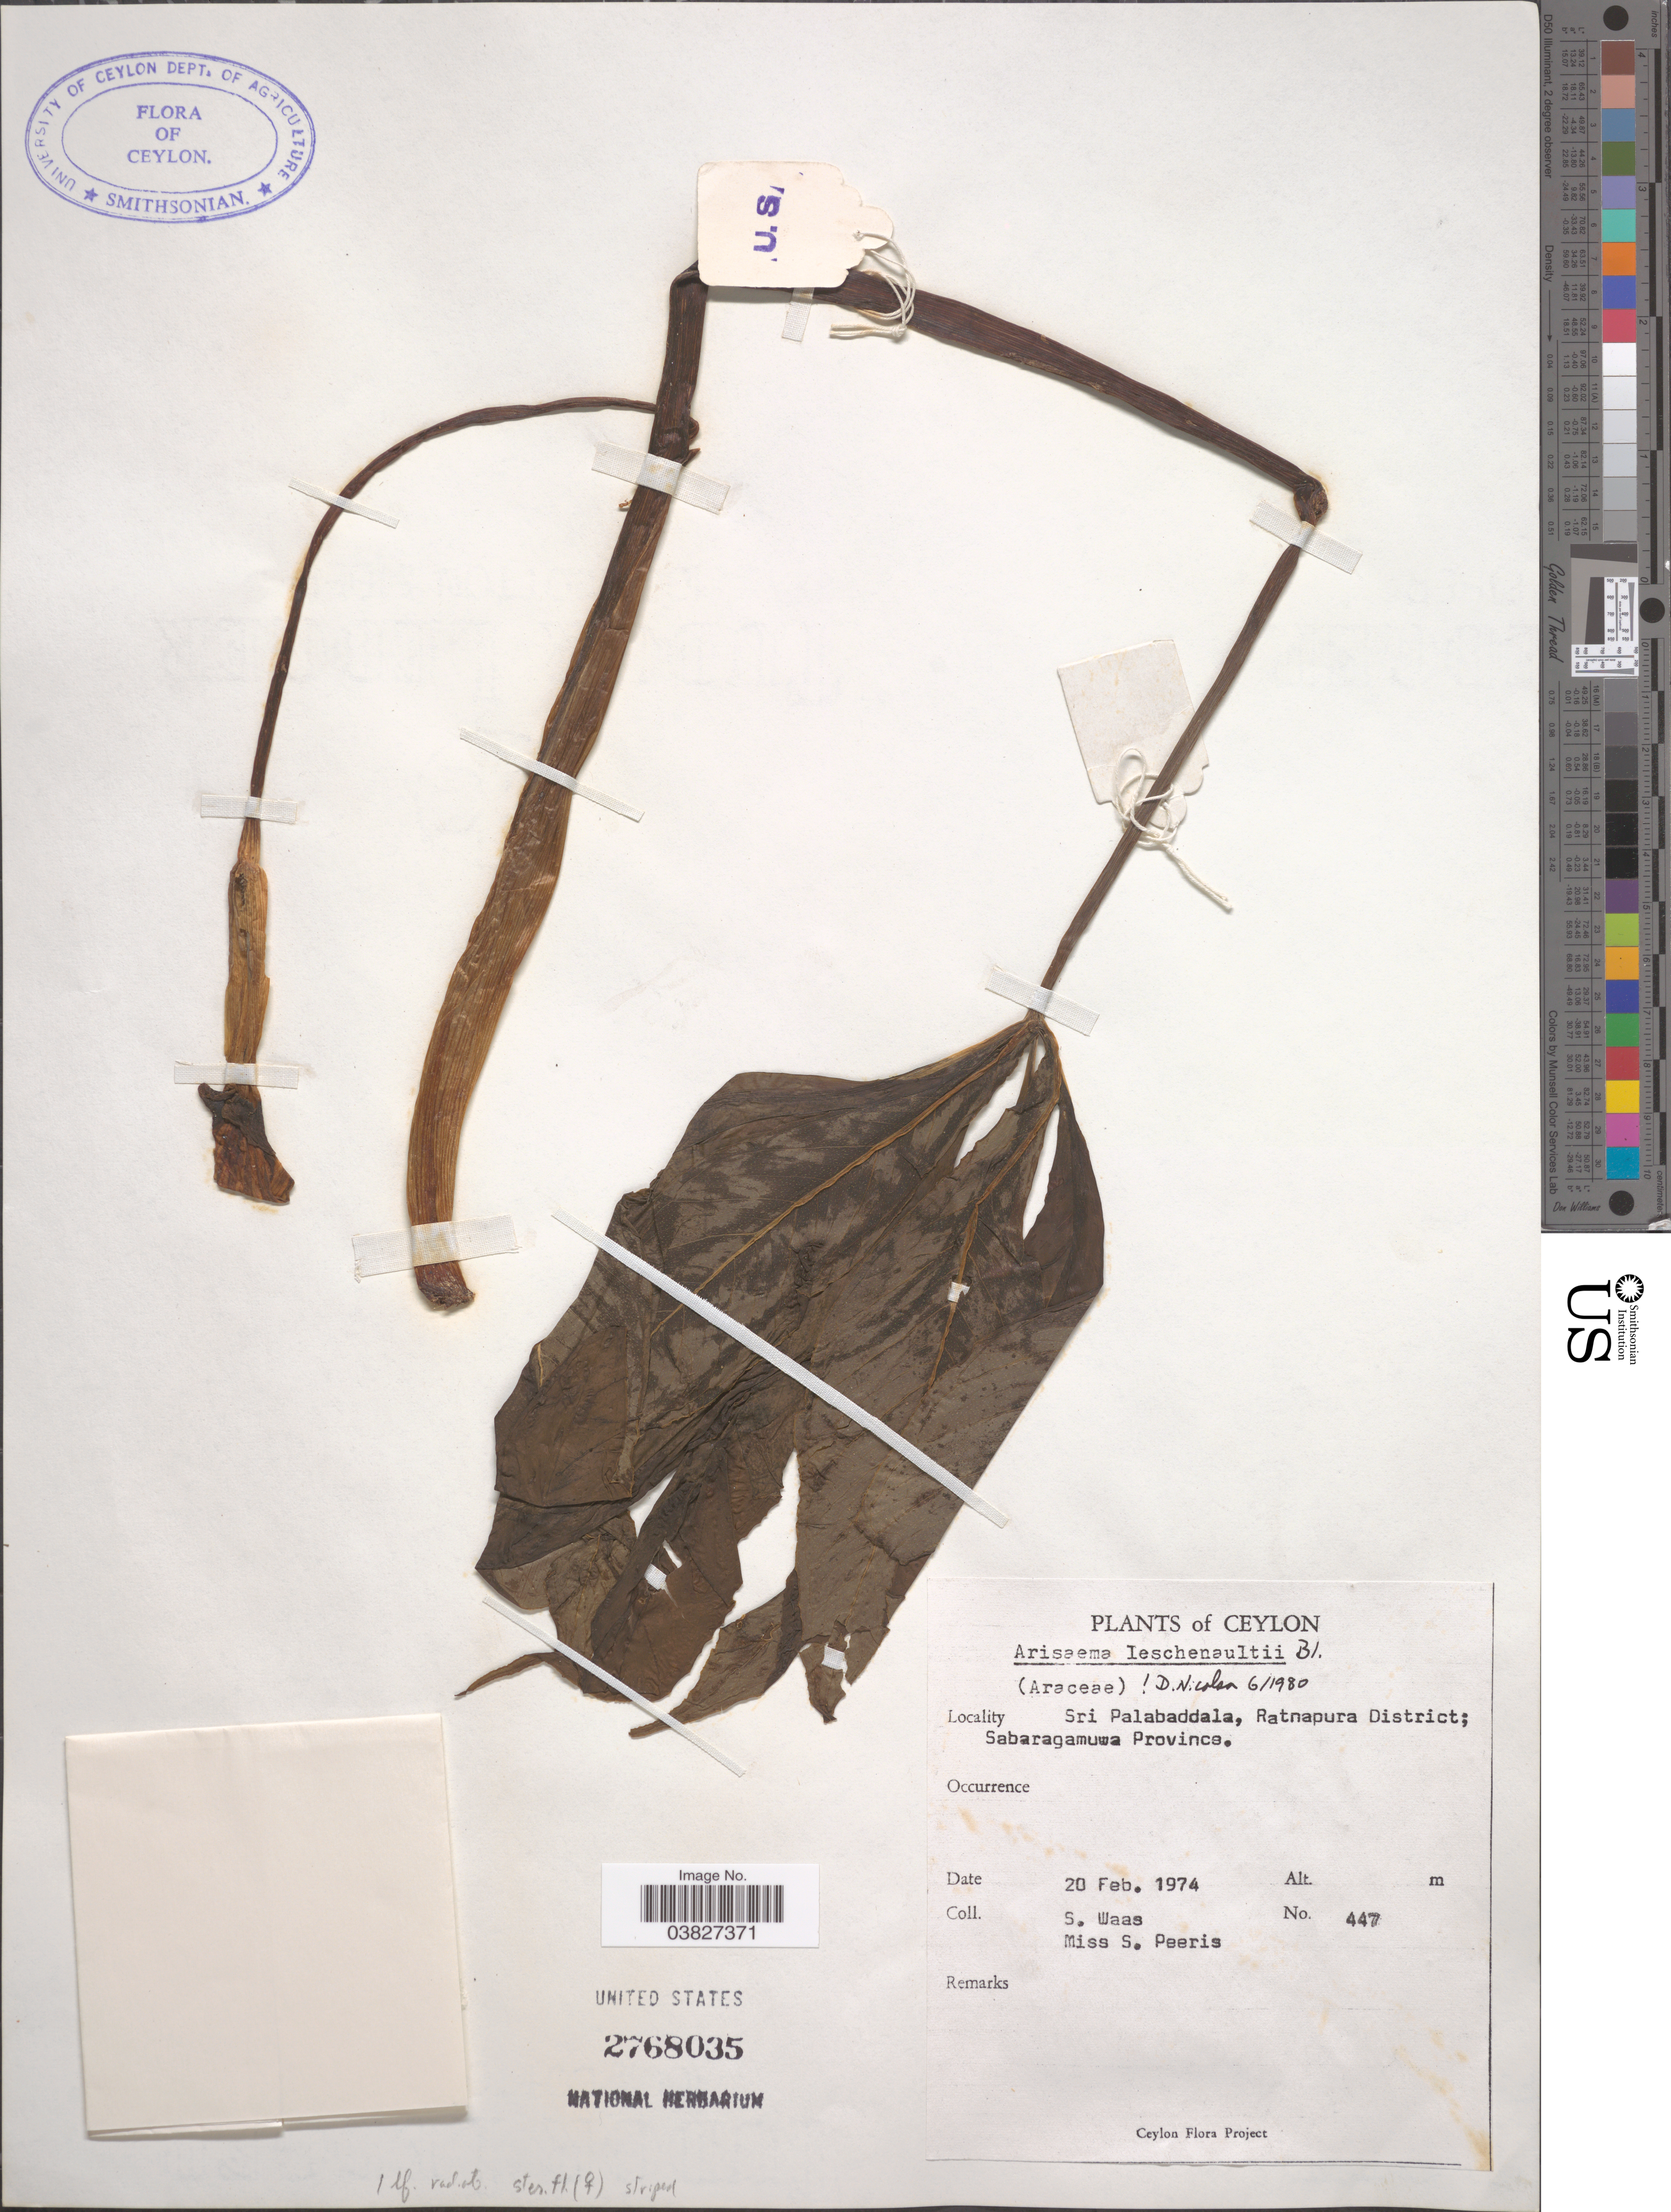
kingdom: Plantae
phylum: Tracheophyta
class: Liliopsida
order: Alismatales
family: Araceae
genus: Arisaema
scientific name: Arisaema leschenaultii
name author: Blume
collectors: S. Waas & S. Peeris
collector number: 447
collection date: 1974-02-20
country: Sri Lanka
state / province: Sabaragamuwa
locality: Ceylon. Sri Palabaddala, Ratnapura District.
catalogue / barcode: US 2768035